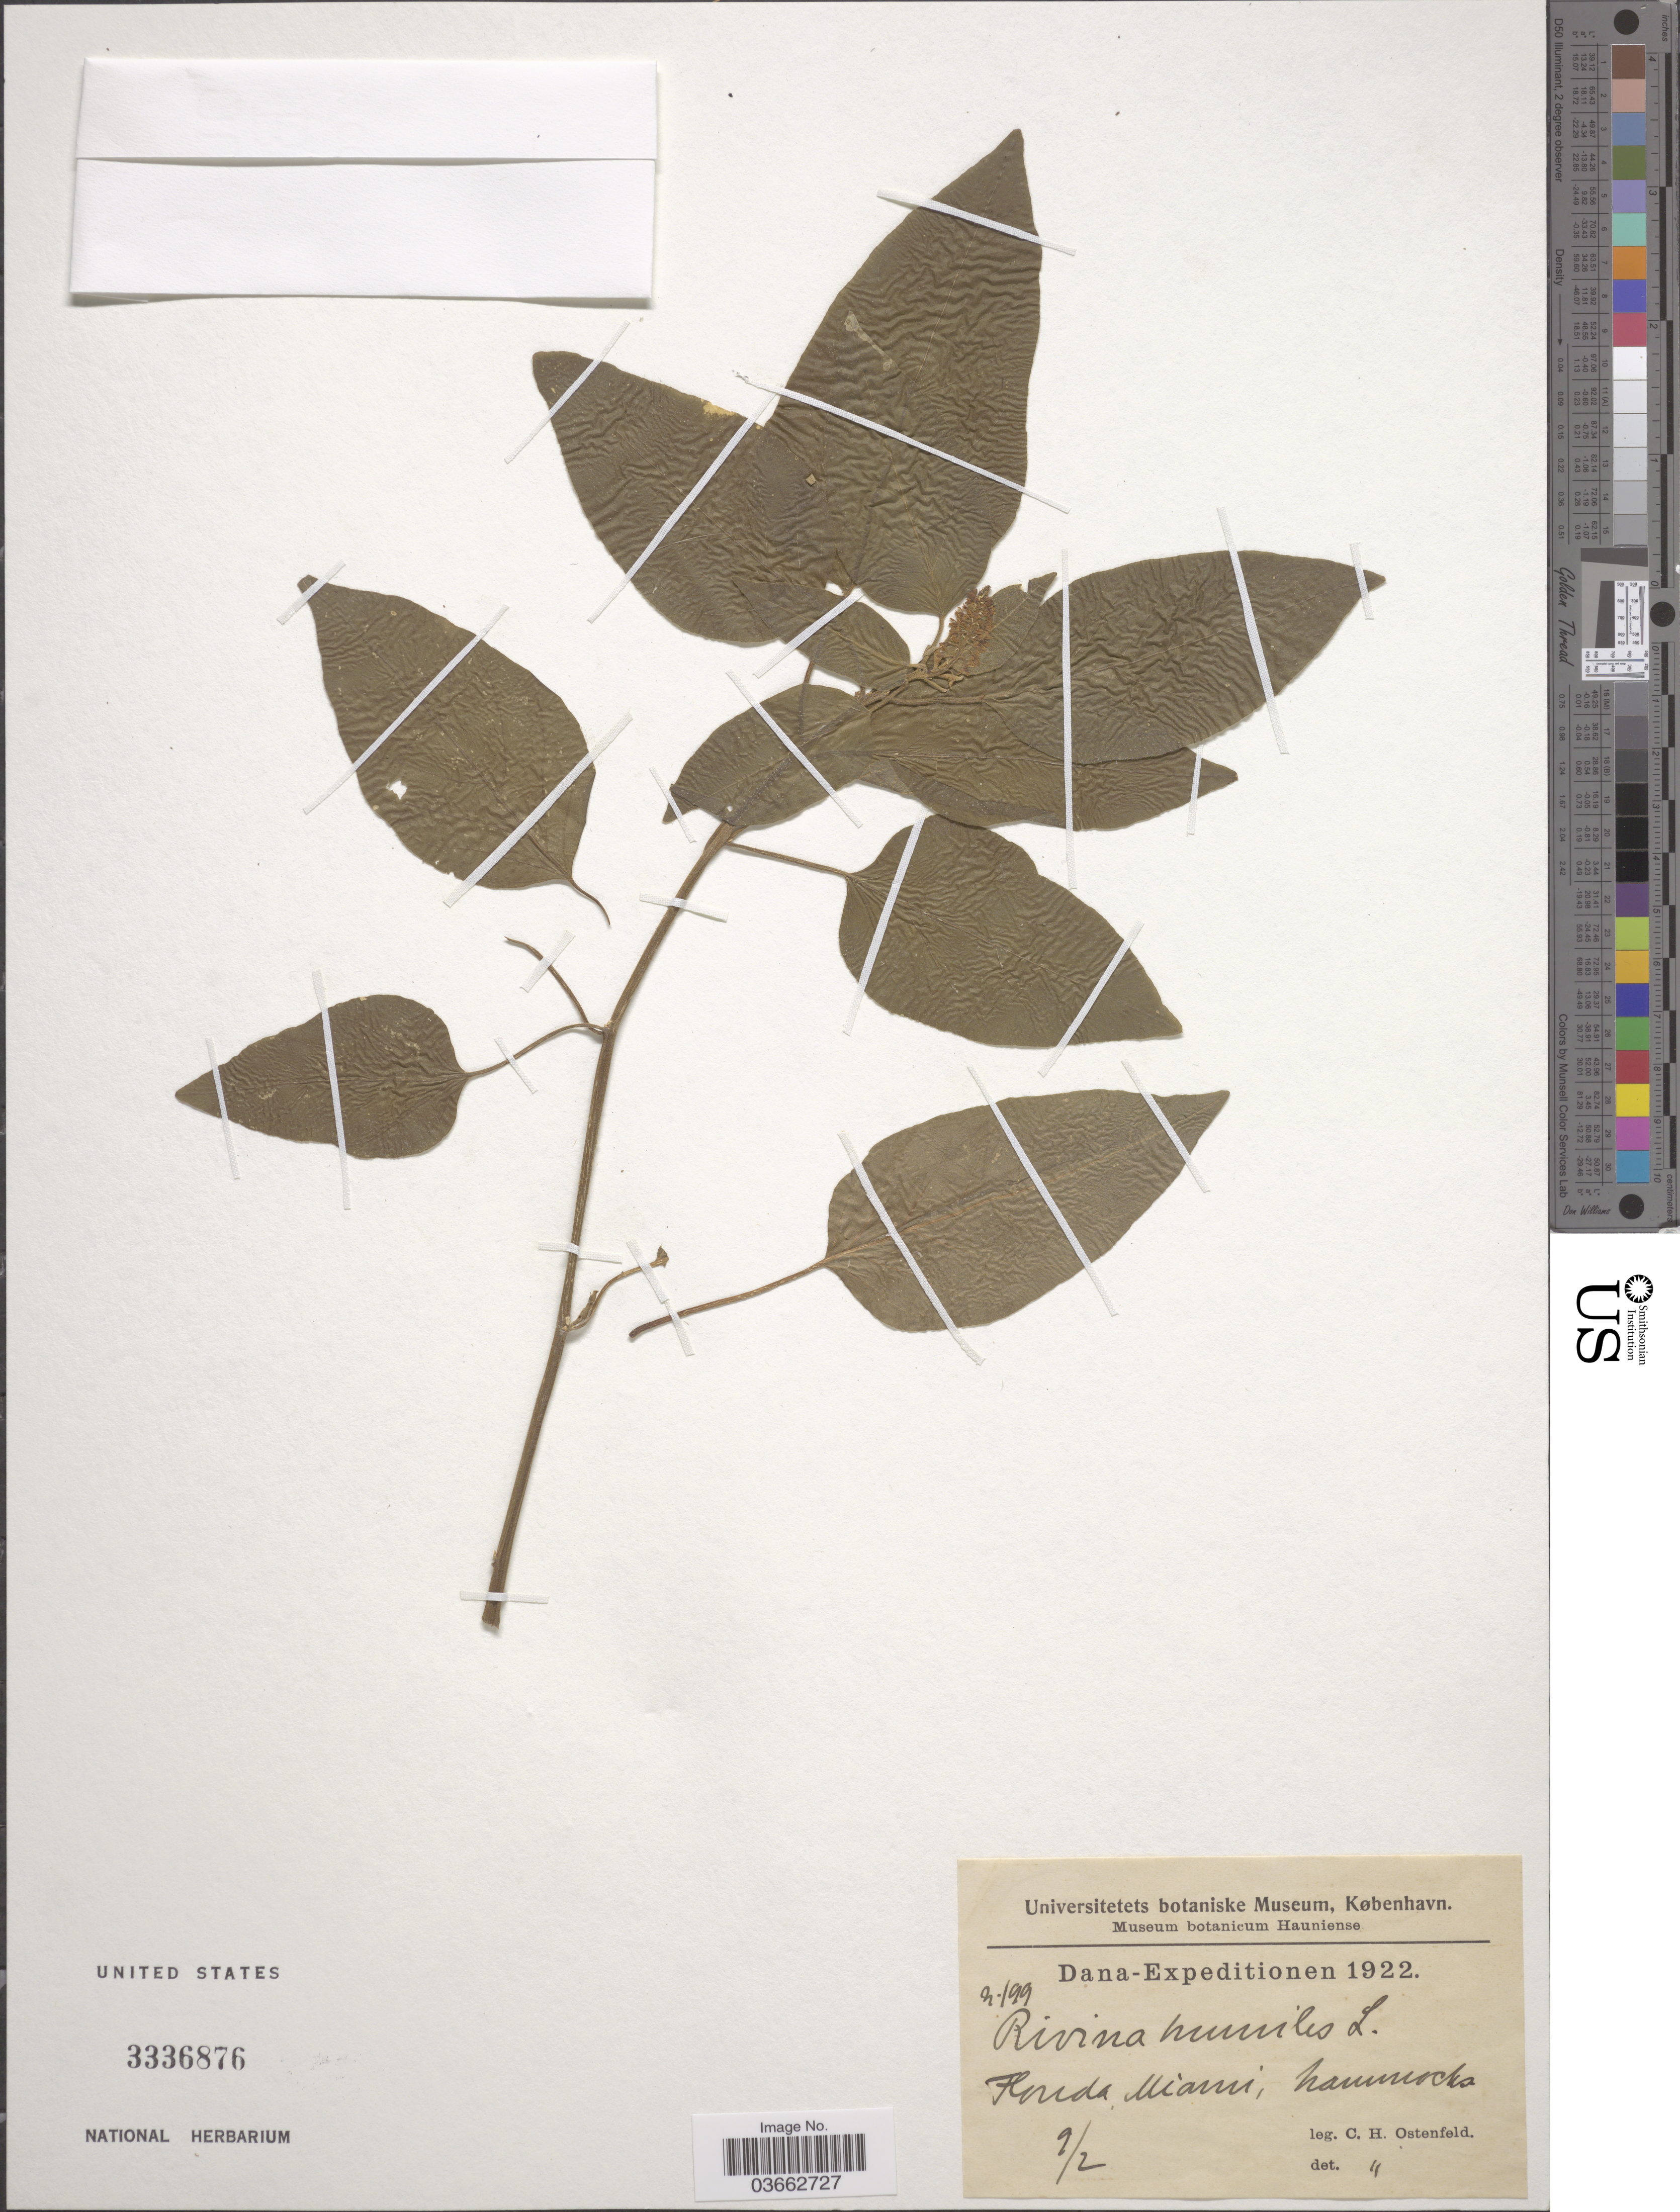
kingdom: Plantae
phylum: Tracheophyta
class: Magnoliopsida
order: Caryophyllales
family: Phytolaccaceae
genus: Rivina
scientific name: Rivina humilis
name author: L.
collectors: C. Ostenfeld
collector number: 199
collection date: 1922-02-09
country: United States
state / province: Florida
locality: Florida Miami, hammocks.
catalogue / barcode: US 3336876